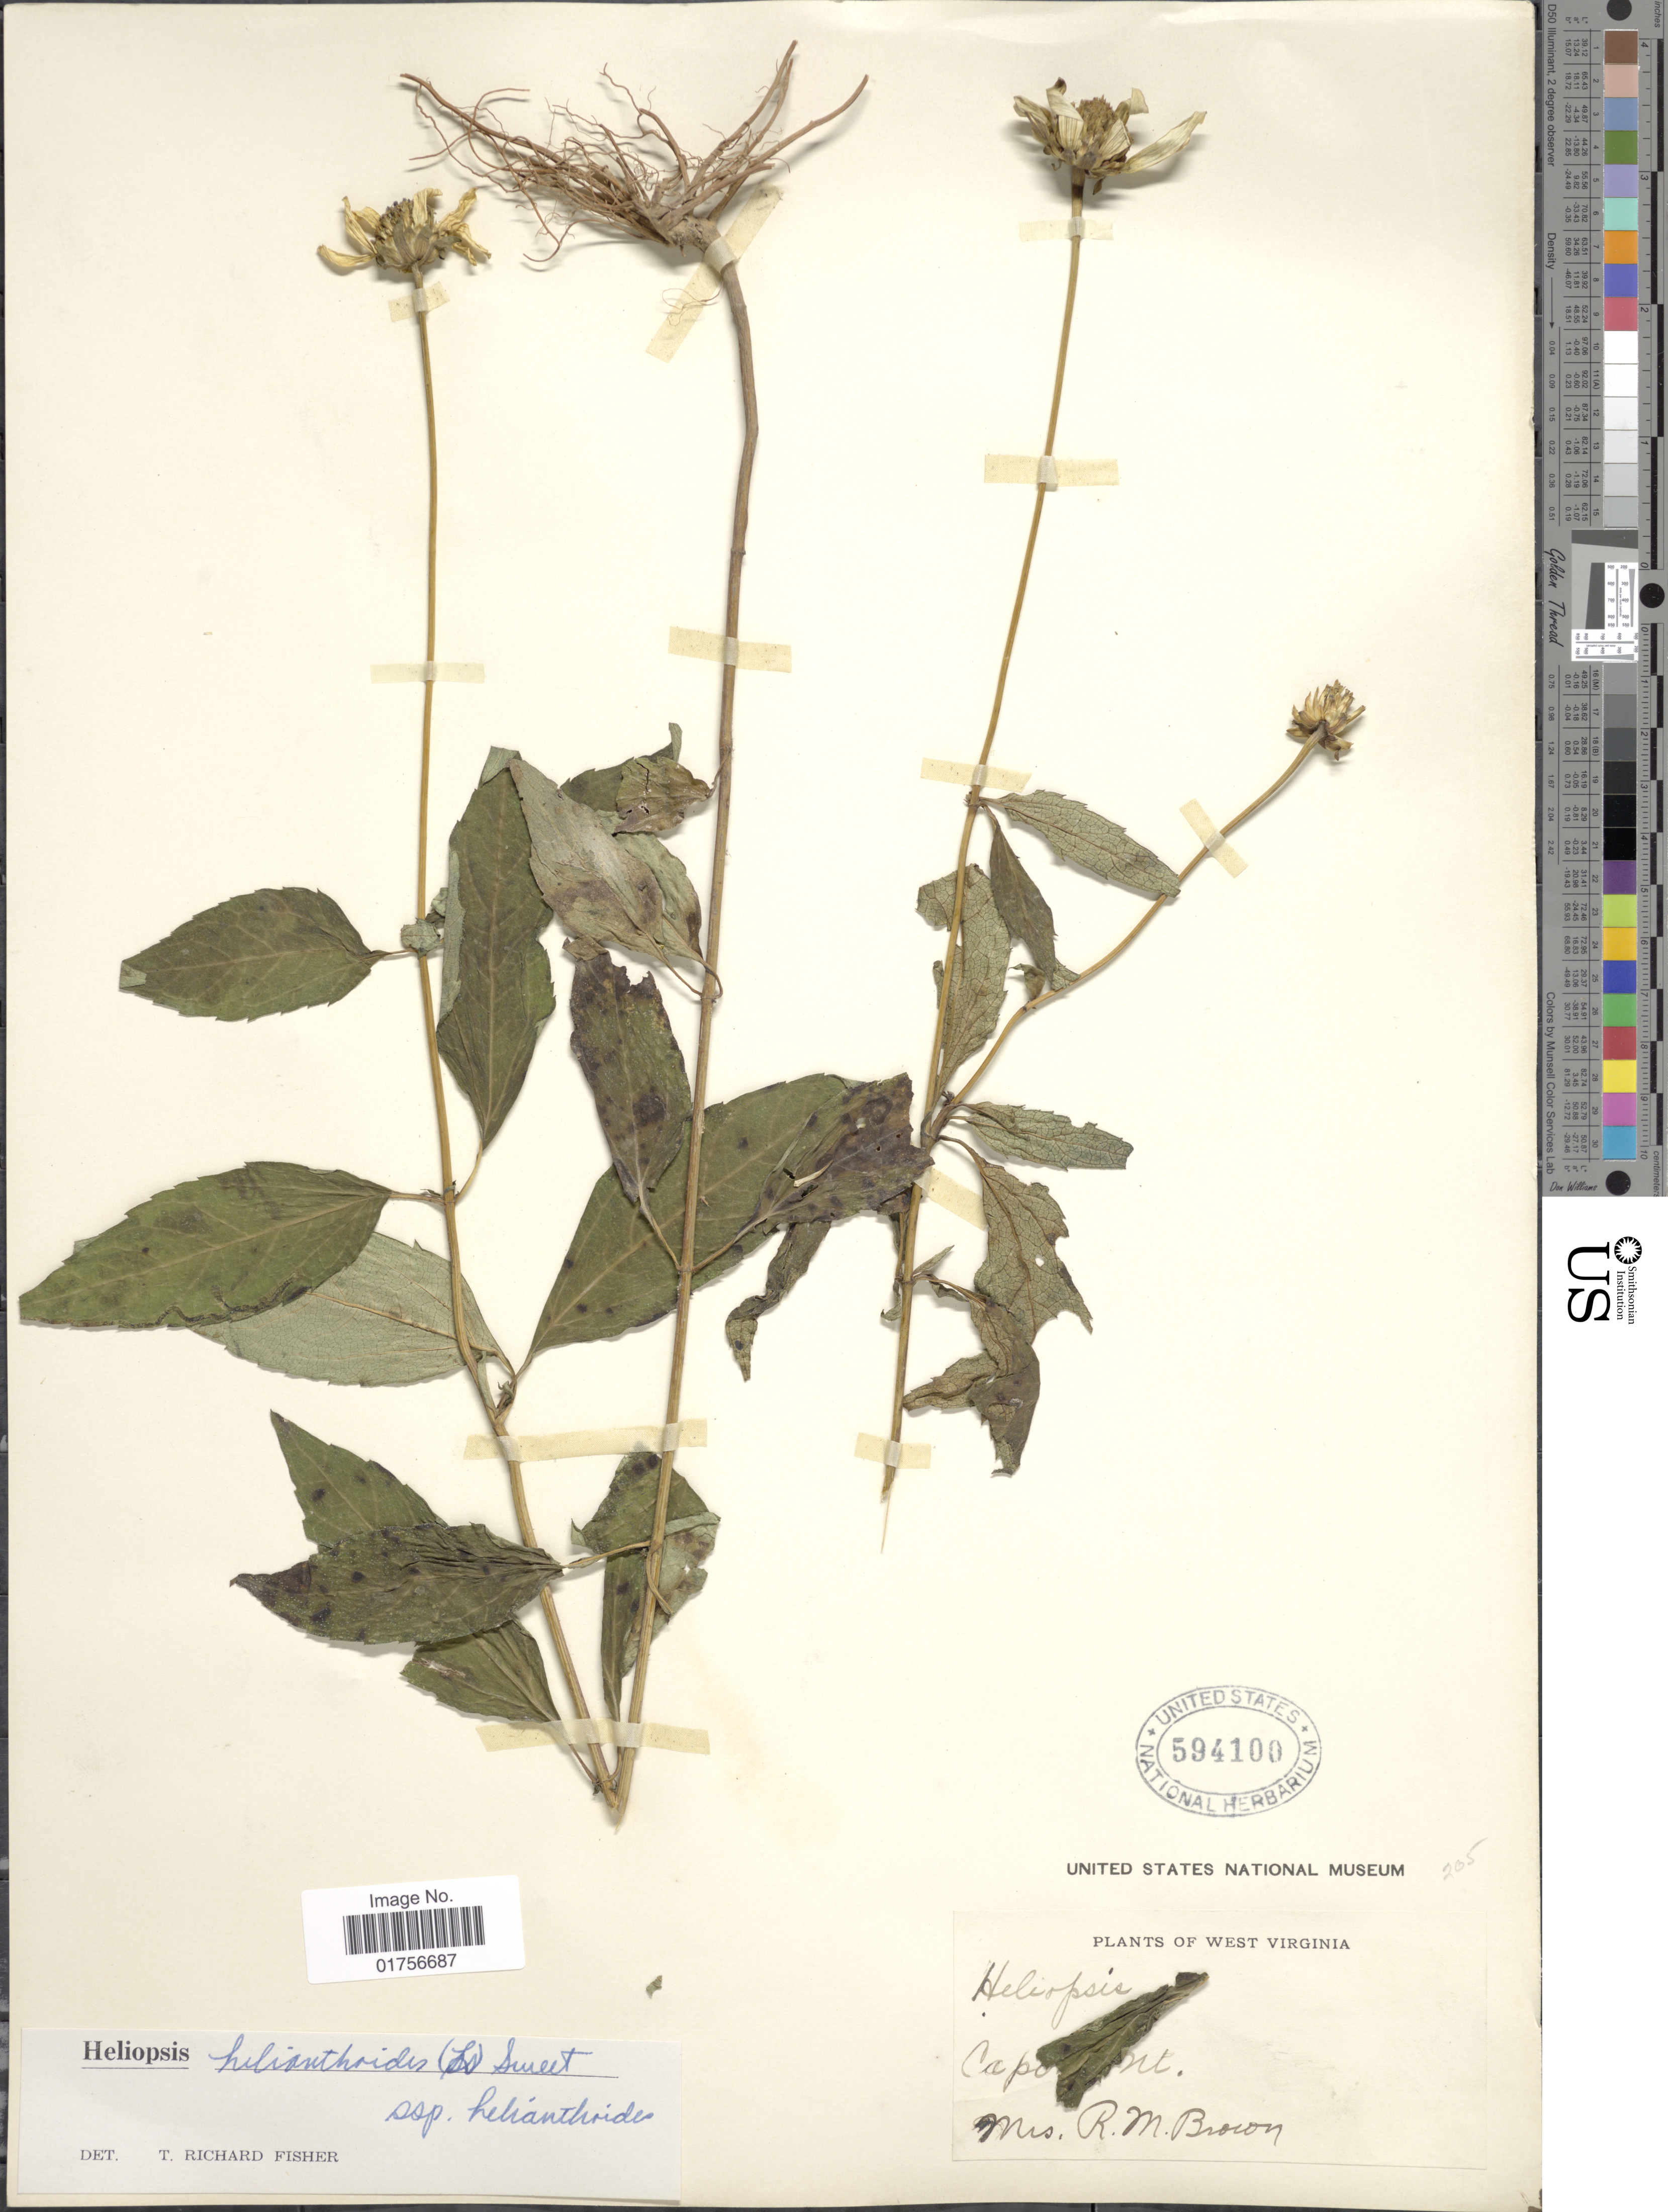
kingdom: Plantae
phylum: Tracheophyta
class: Magnoliopsida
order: Asterales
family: Asteraceae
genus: Heliopsis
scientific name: Heliopsis helianthoides subsp. helianthoides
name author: (L.) Sweet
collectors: R. M. Brown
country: United States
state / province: West Virginia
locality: Capon Mt.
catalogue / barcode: US 594100